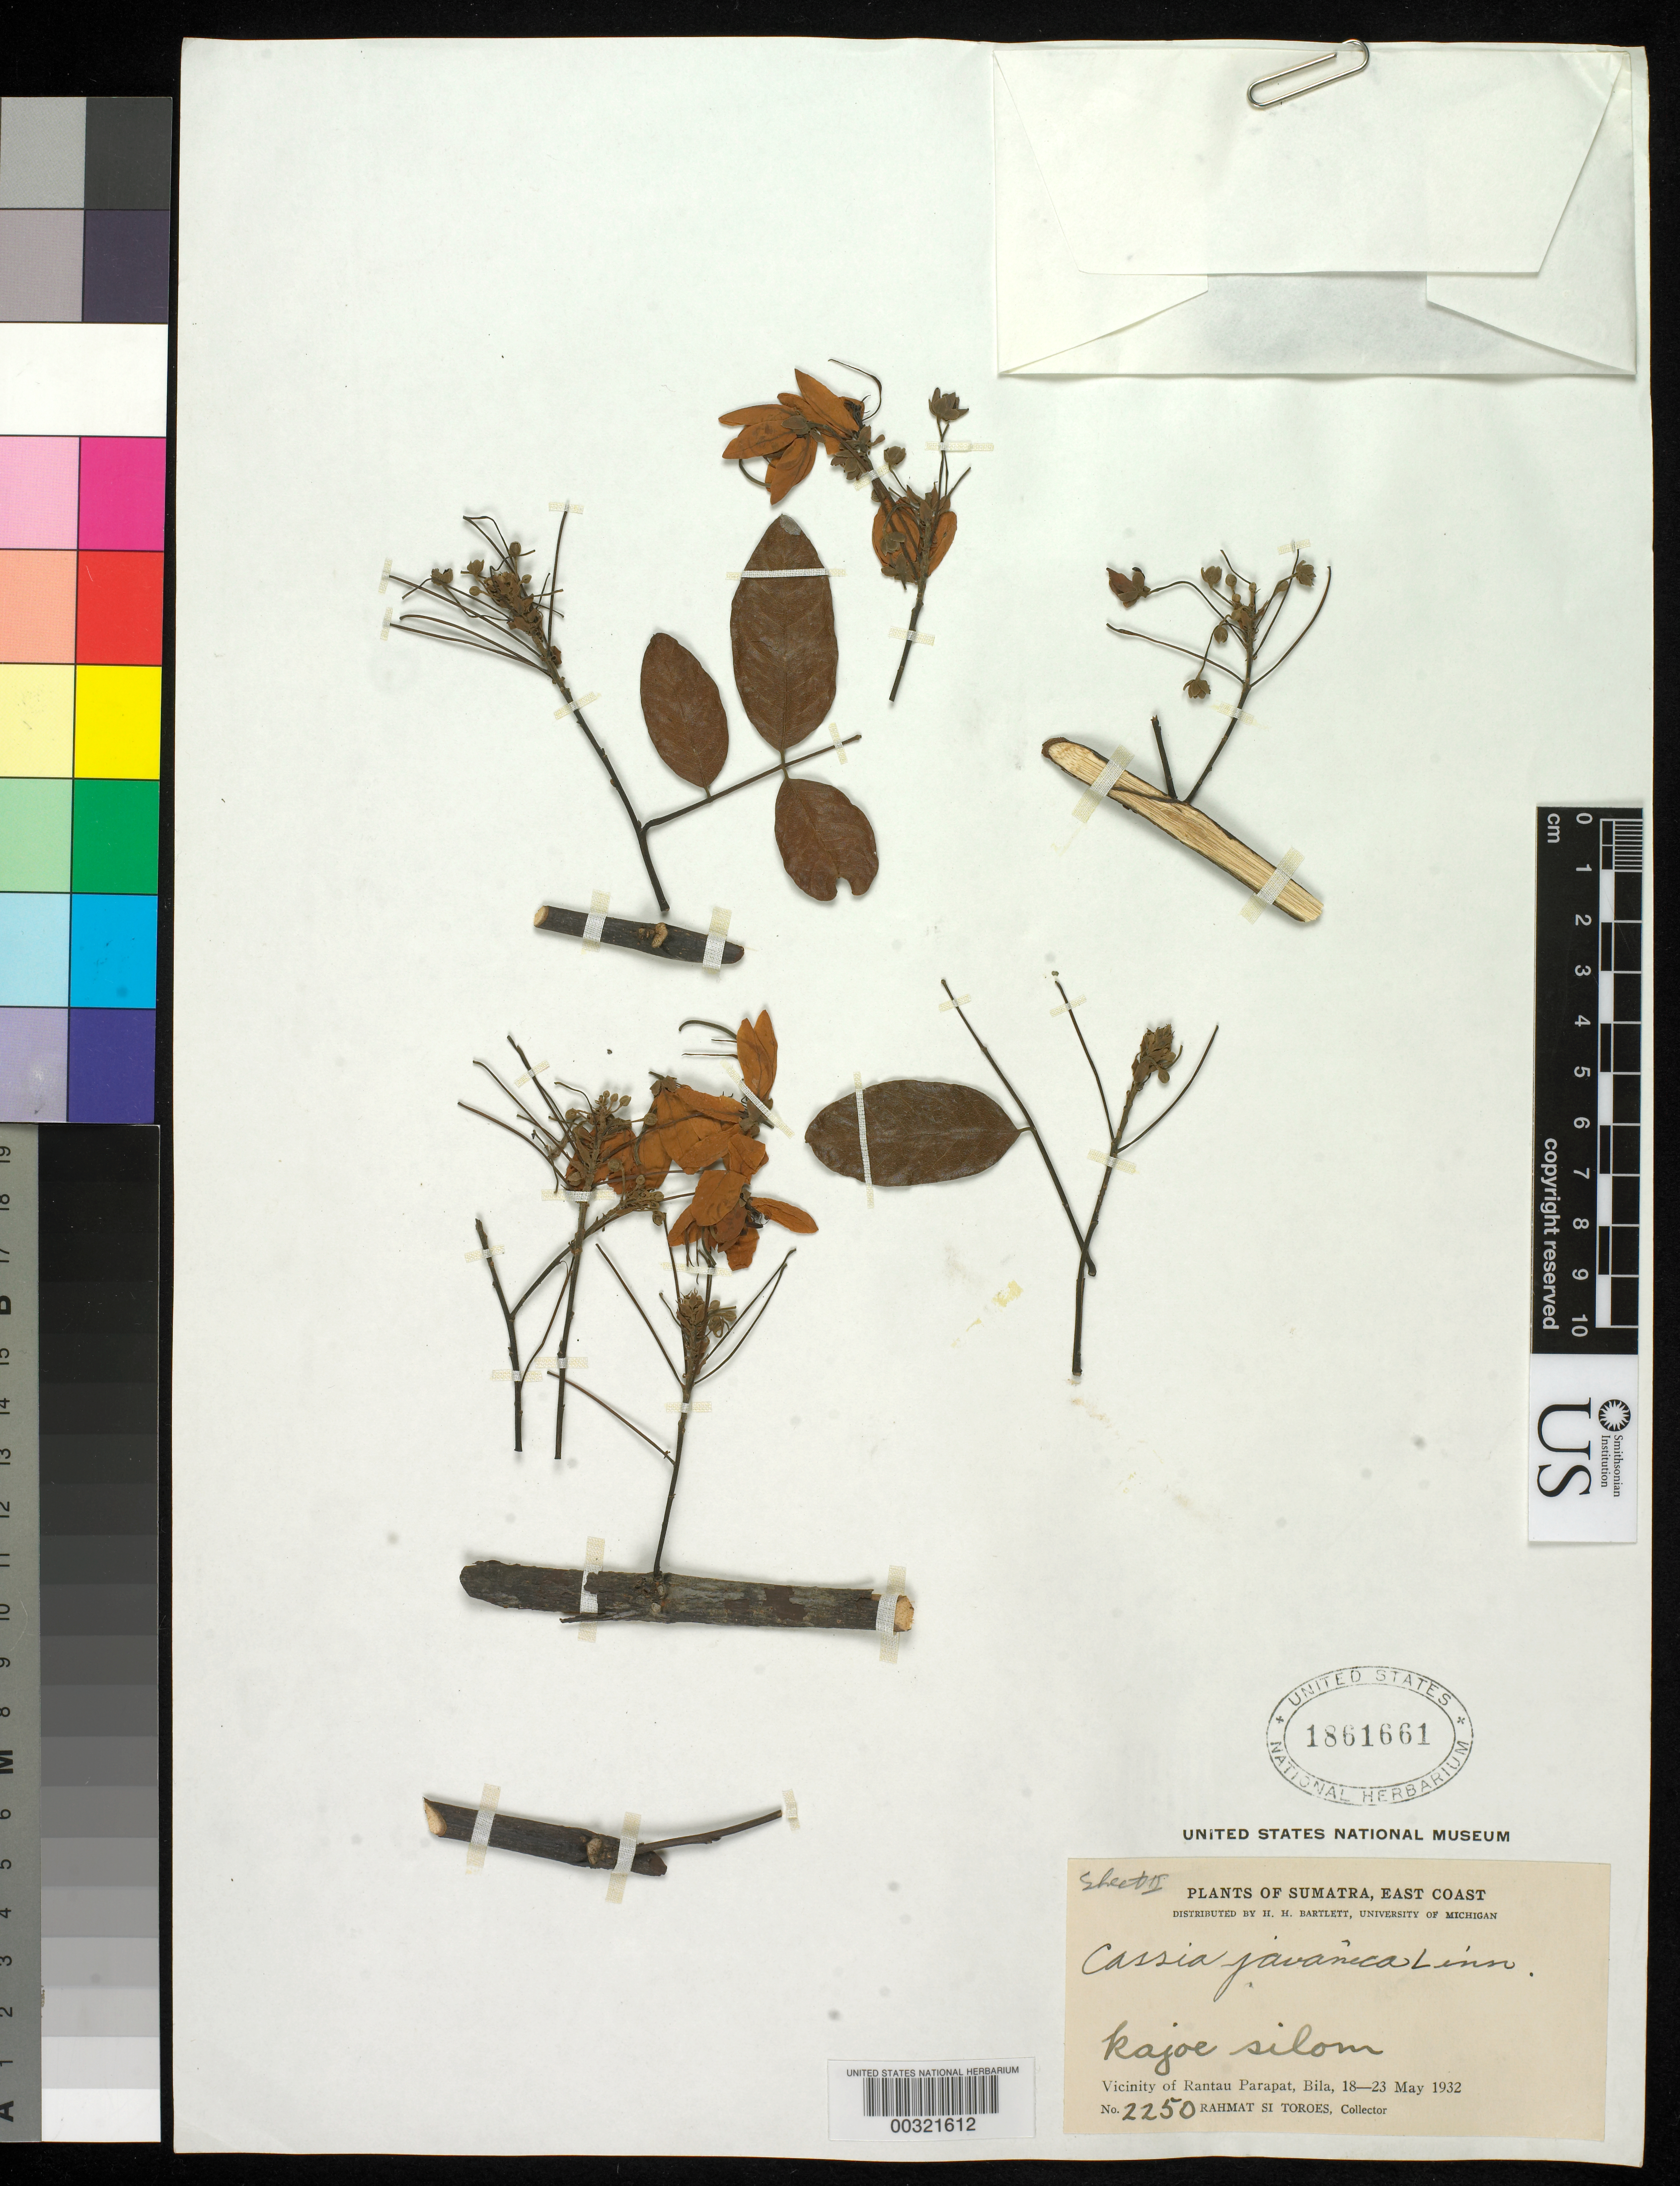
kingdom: Plantae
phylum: Tracheophyta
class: Magnoliopsida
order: Fabales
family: Fabaceae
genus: Cassia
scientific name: Cassia javanica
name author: L.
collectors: Rahmat Si Boeea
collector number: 2250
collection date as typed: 18 May 1932 to 23 May 1932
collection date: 1932-05-18/1932-05-23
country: Indonesia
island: Sumatra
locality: Kajoe silon, vicinity rantau parapat, bila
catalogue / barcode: US 1861661